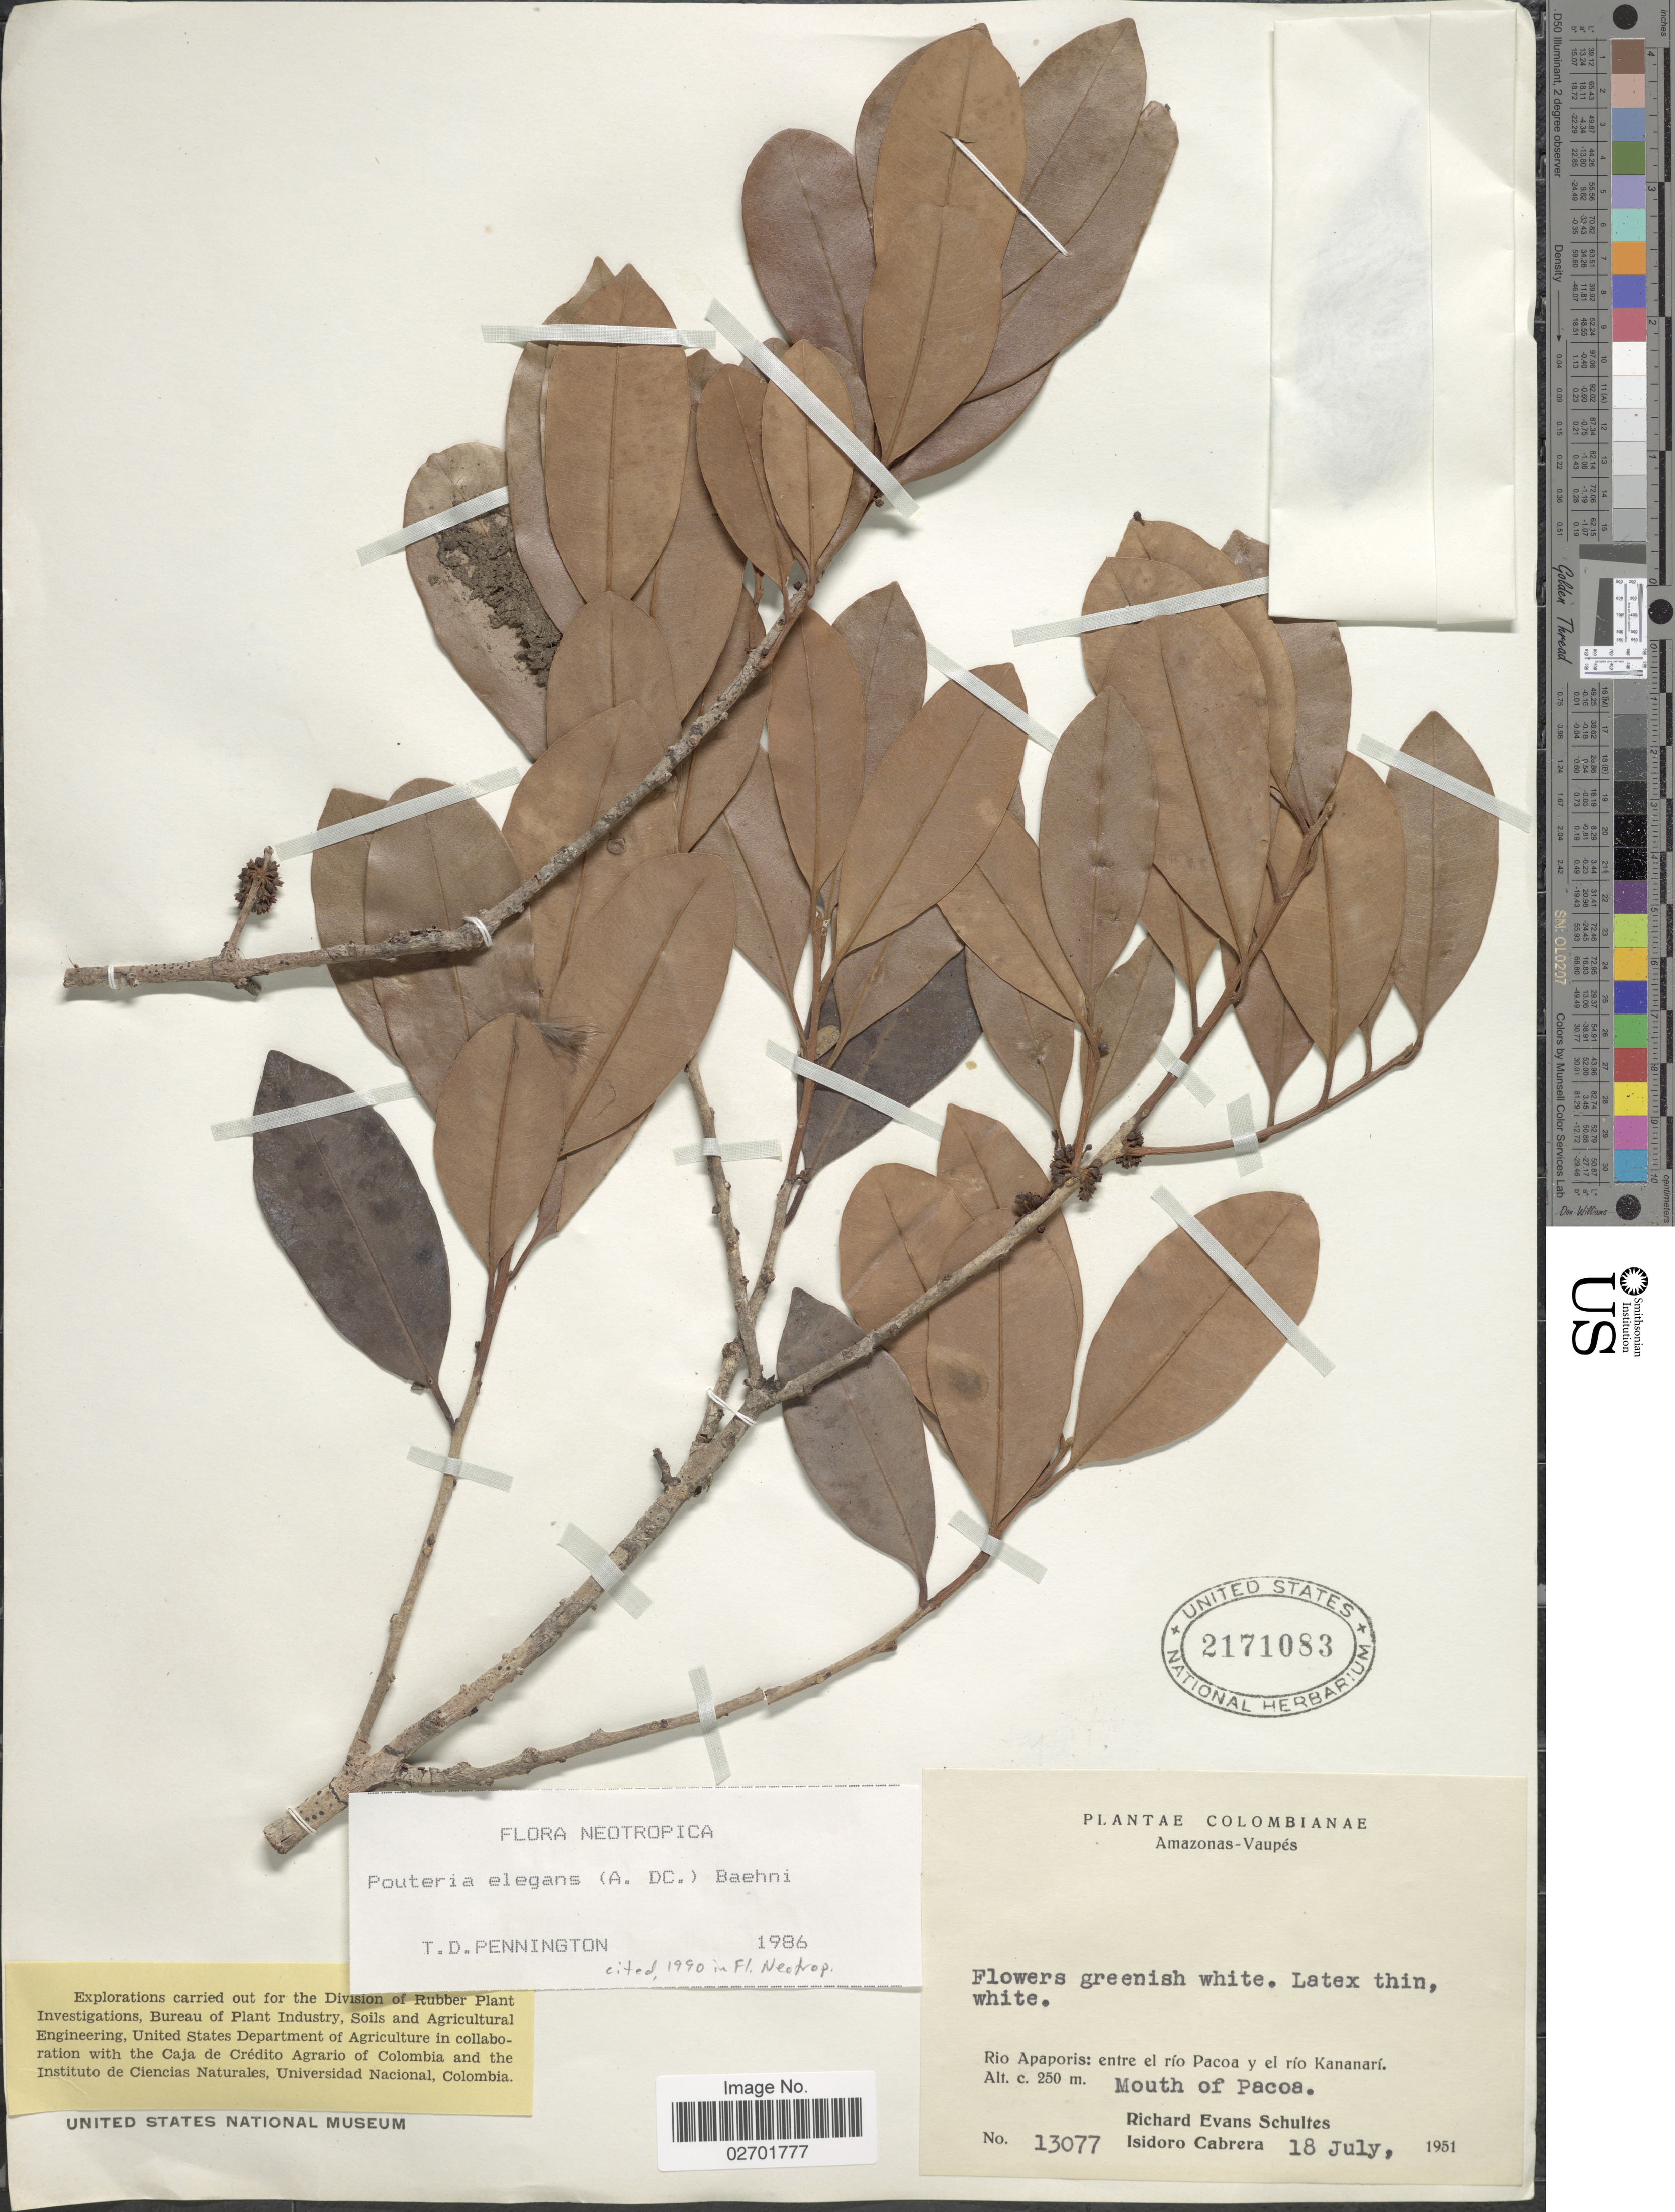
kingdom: Plantae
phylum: Tracheophyta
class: Magnoliopsida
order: Ericales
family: Sapotaceae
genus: Pouteria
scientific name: Pouteria elegans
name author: (A. DC.) Baehni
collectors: R. E. Schultes & I. Cabrera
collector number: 13077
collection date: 1951-07-18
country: Colombia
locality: Amazonas-Vaupes, Rio Apaporis: entre el rio Pacoa y el rio Kananari, Mouth of Pacoa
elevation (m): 250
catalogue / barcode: US 2171083